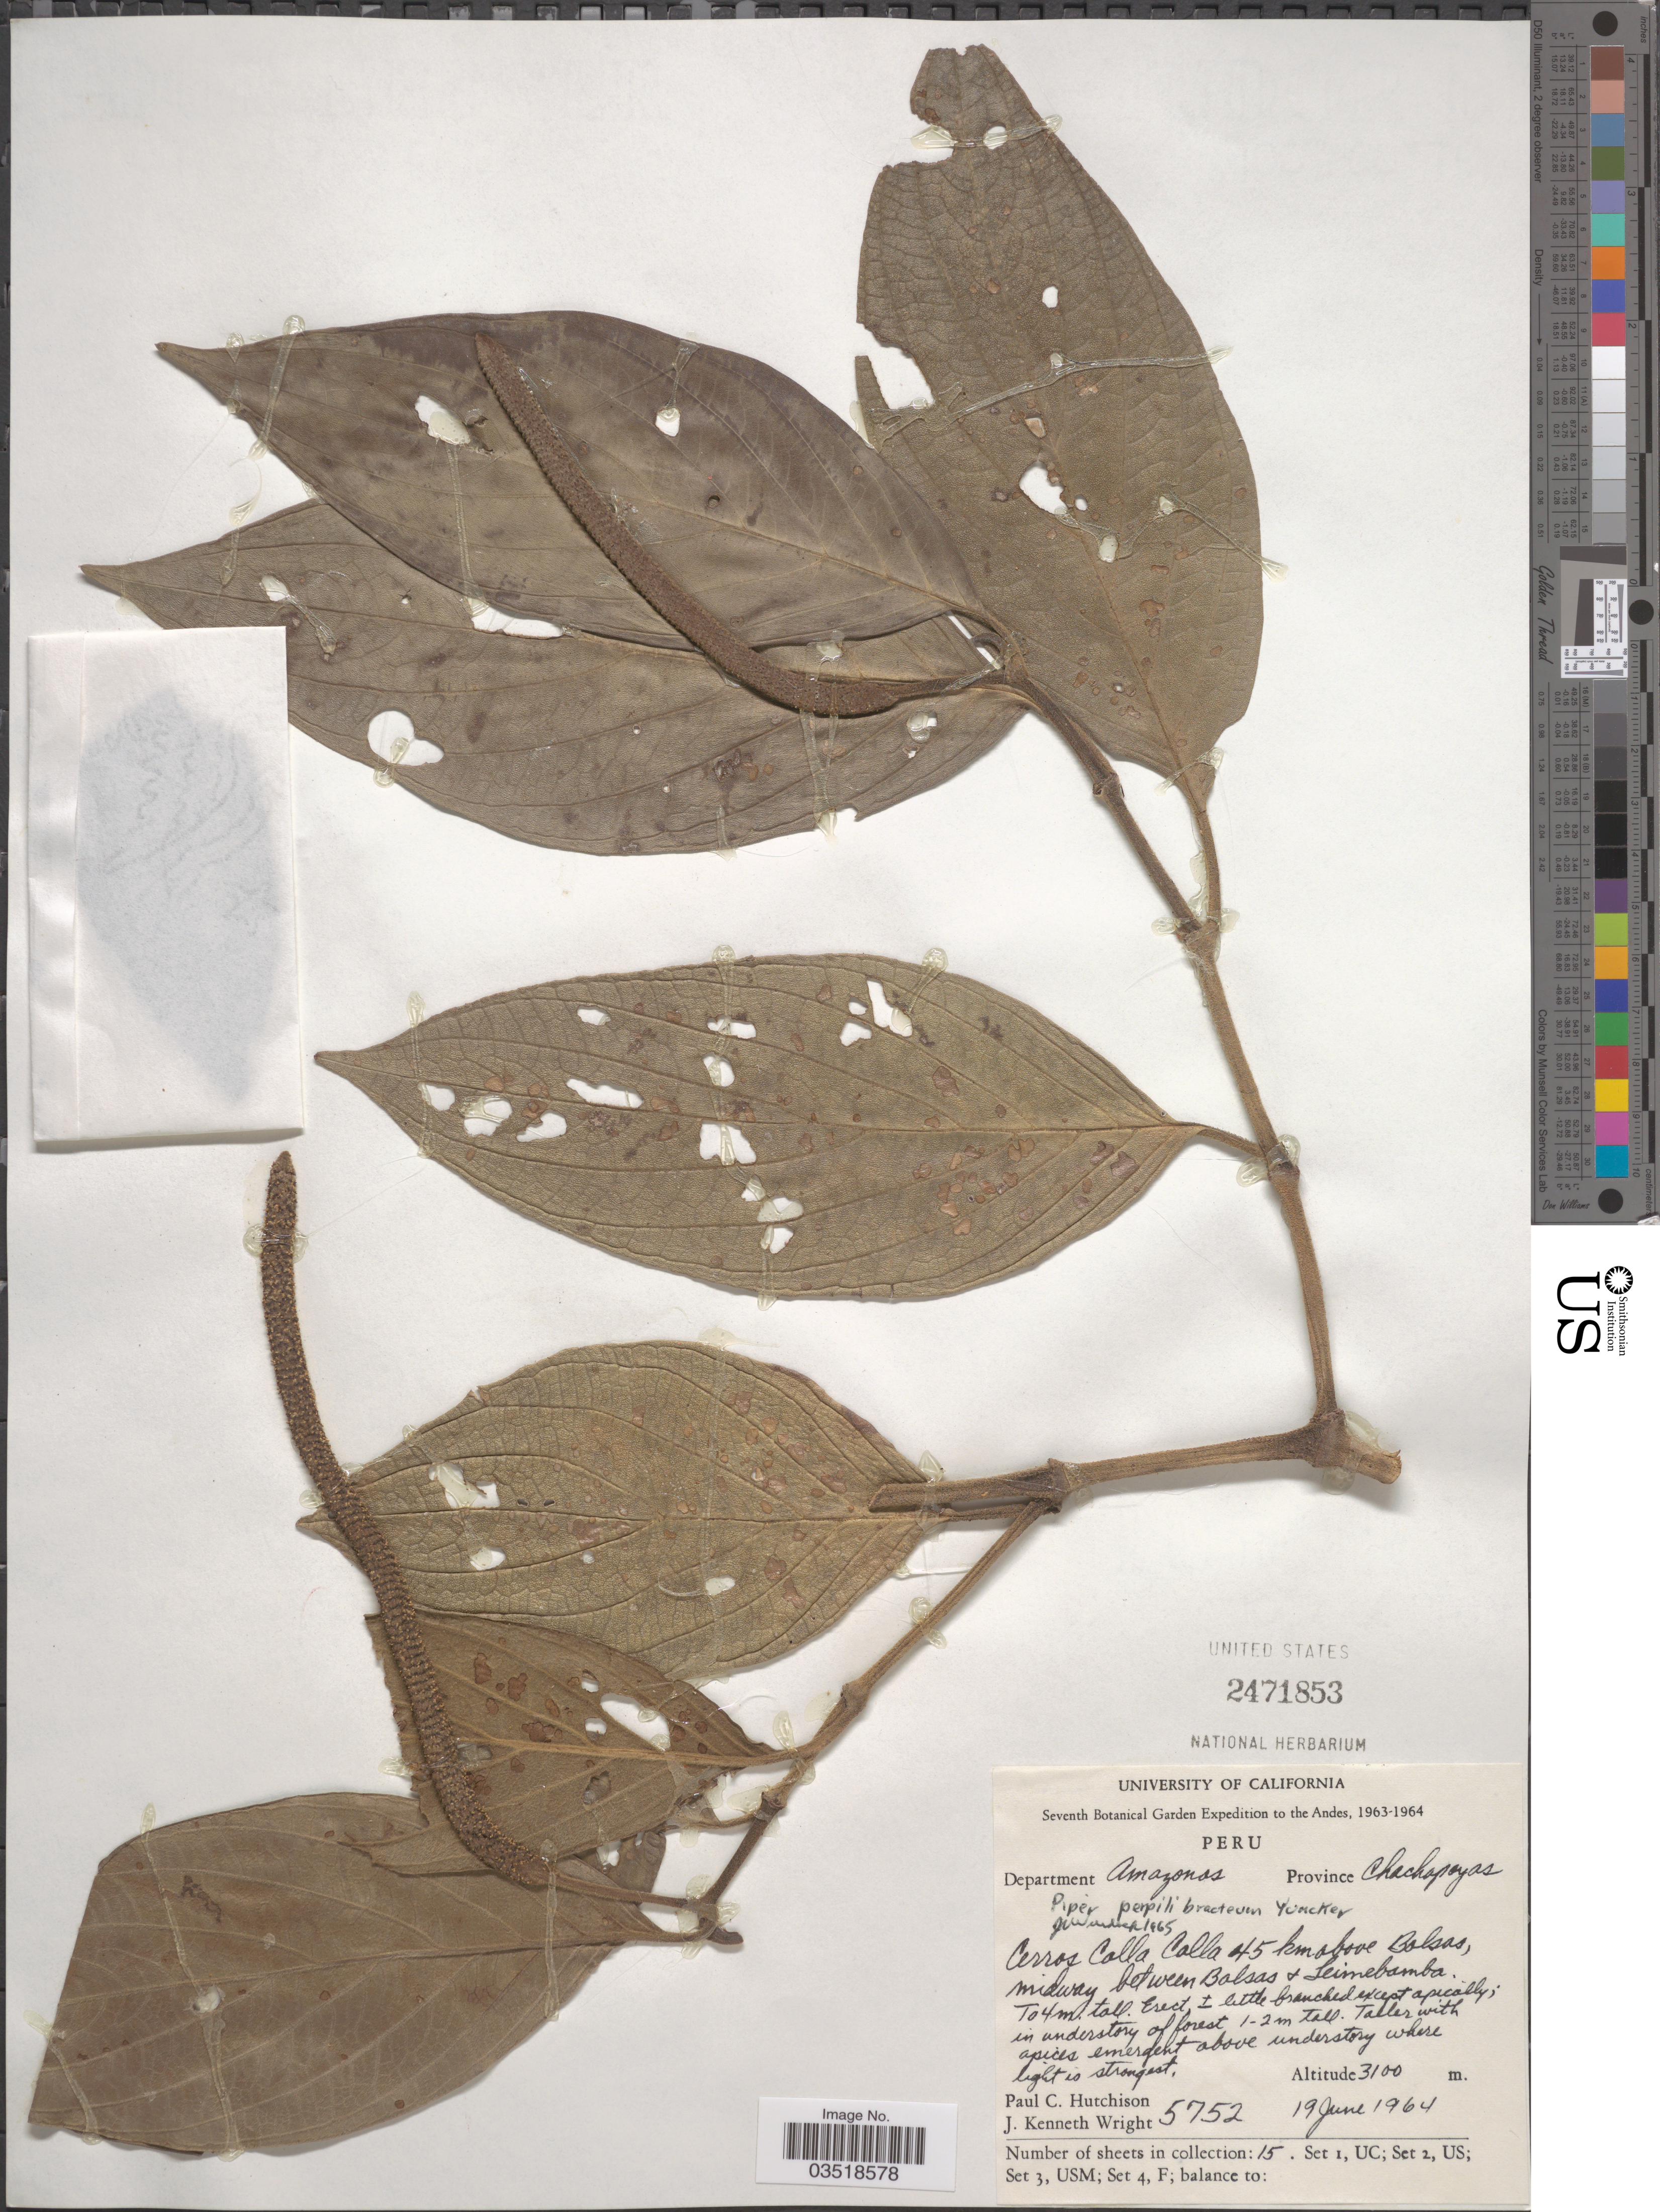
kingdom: Plantae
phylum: Tracheophyta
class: Magnoliopsida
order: Piperales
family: Piperaceae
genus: Piper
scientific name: Piper perpilibracteum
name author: Yunck.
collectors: P. C. Hutchison & J. K. Wright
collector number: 5752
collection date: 1964-06-19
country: Peru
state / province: Amazonas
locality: The Andes. Department Amazonas. Province Chachapoyas. Cerros Calla Calla 45 km above Balsas, midway between Balsas & Leimebamba.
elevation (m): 3100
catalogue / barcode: US 2471853